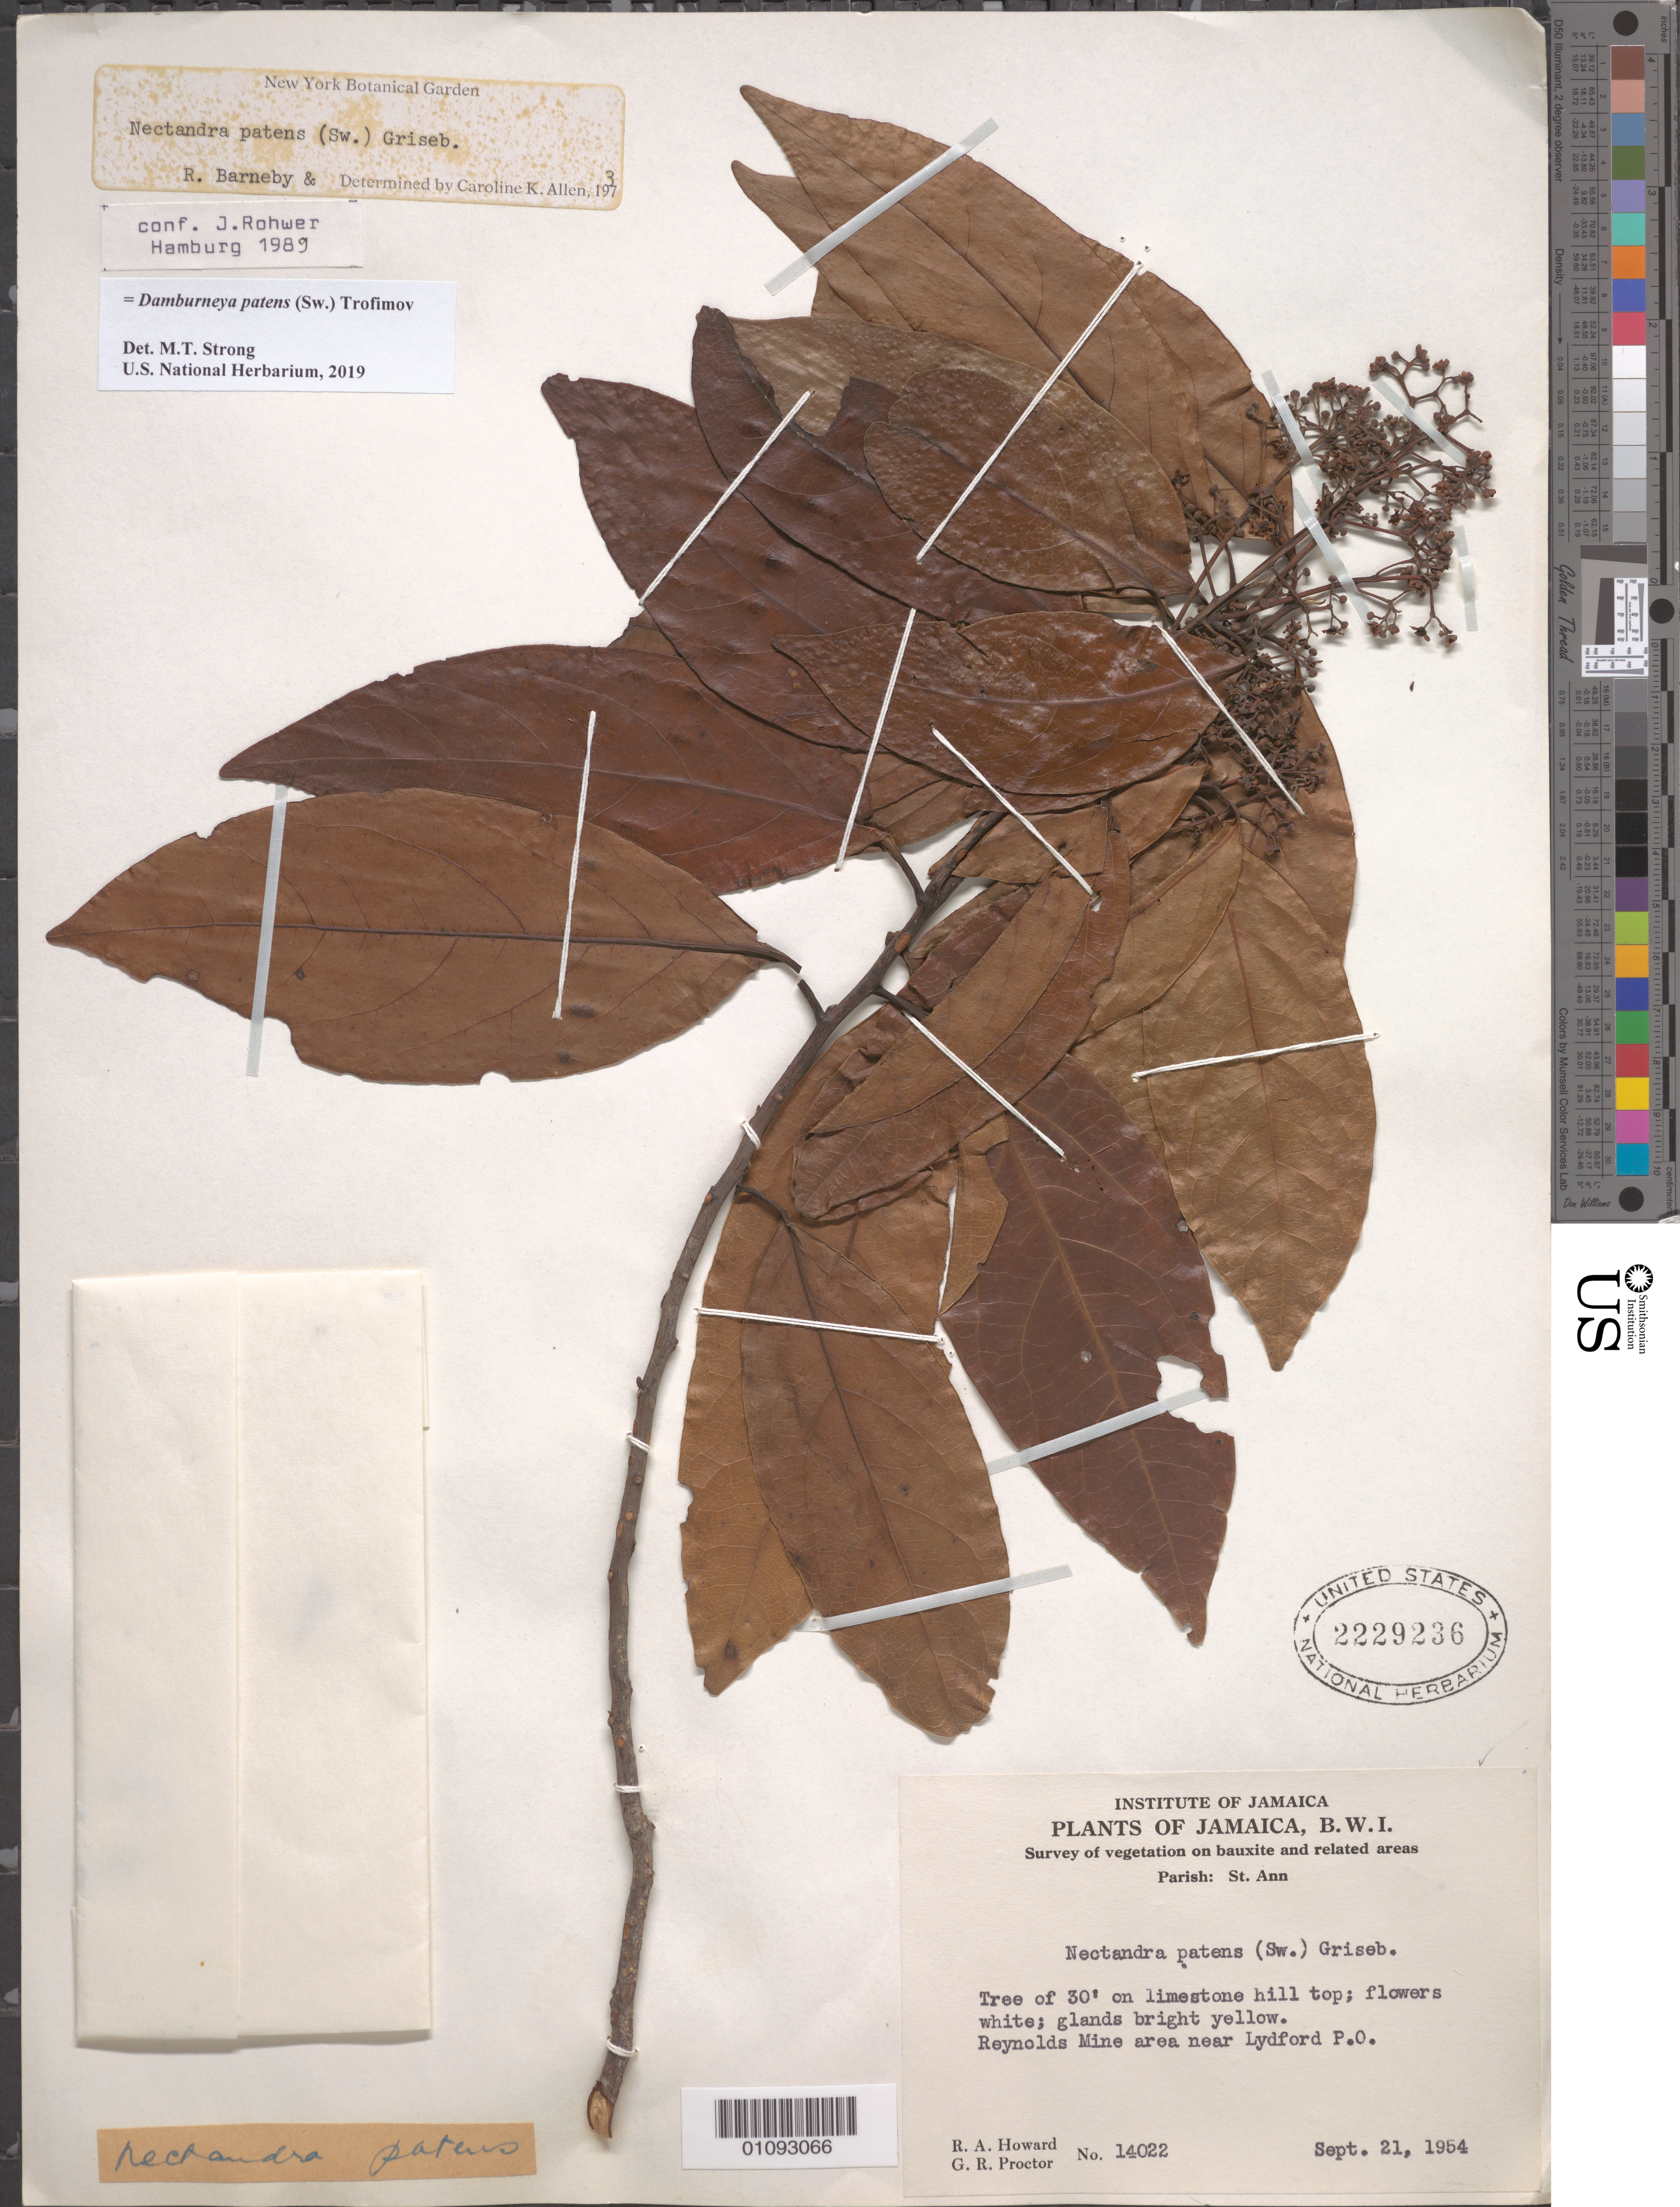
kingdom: Plantae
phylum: Tracheophyta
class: Magnoliopsida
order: Laurales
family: Lauraceae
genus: Damburneya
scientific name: Damburneya patens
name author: (Sw.) Trofimov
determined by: Strong, M. T., (US), Smithsonian Institution - National Museum of Natural History (UNITED STATES)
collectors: R. A. Howard & G. R. Proctor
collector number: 14022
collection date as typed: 21 Sep 1964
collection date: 1964-09-21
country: Jamaica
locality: Reynolds Mine, near Lydford.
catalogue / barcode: US 2229236